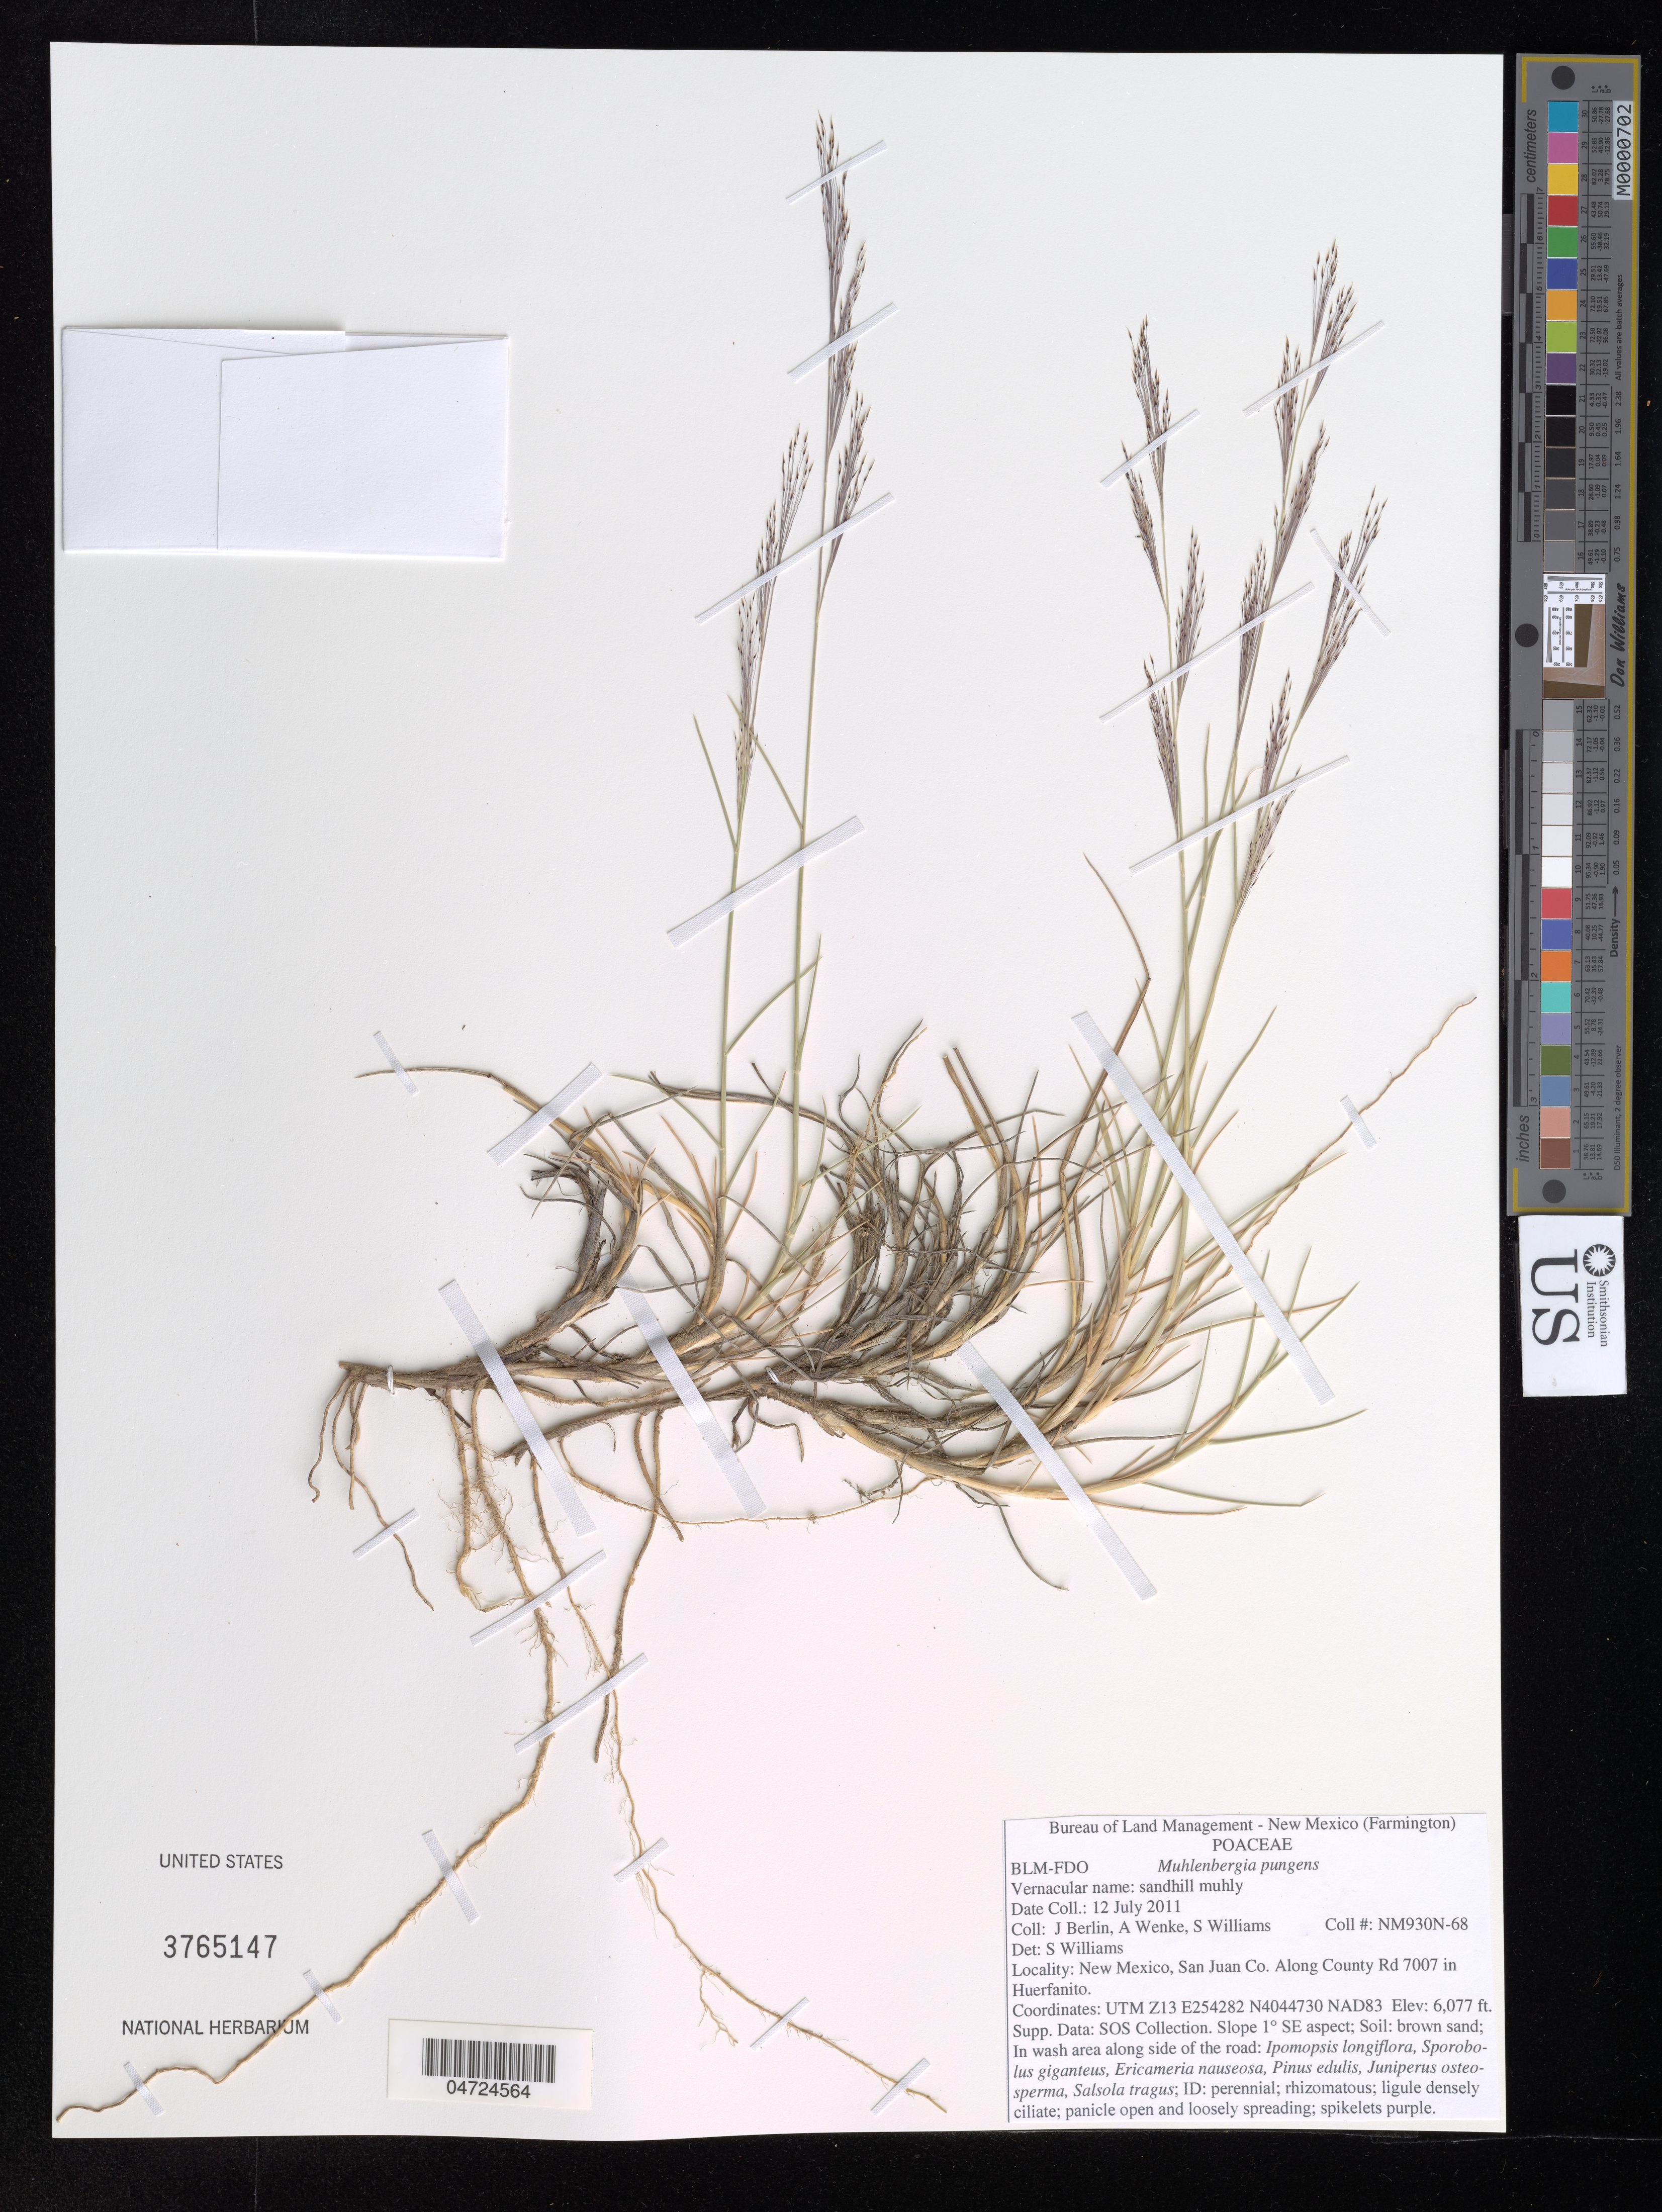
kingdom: Plantae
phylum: Tracheophyta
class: Liliopsida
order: Poales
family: Poaceae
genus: Muhlenbergia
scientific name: Muhlenbergia pungens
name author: Thurb. ex A. Gray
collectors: J. Berlin, A. Wenke & S. Williams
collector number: NM930N-68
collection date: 2011-07-12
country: United States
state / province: New Mexico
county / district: San Juan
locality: San Juan Co. Along County Rd 7007 in Huerfanito. UTM Z13 NAD83.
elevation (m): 1852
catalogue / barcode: US 3765147